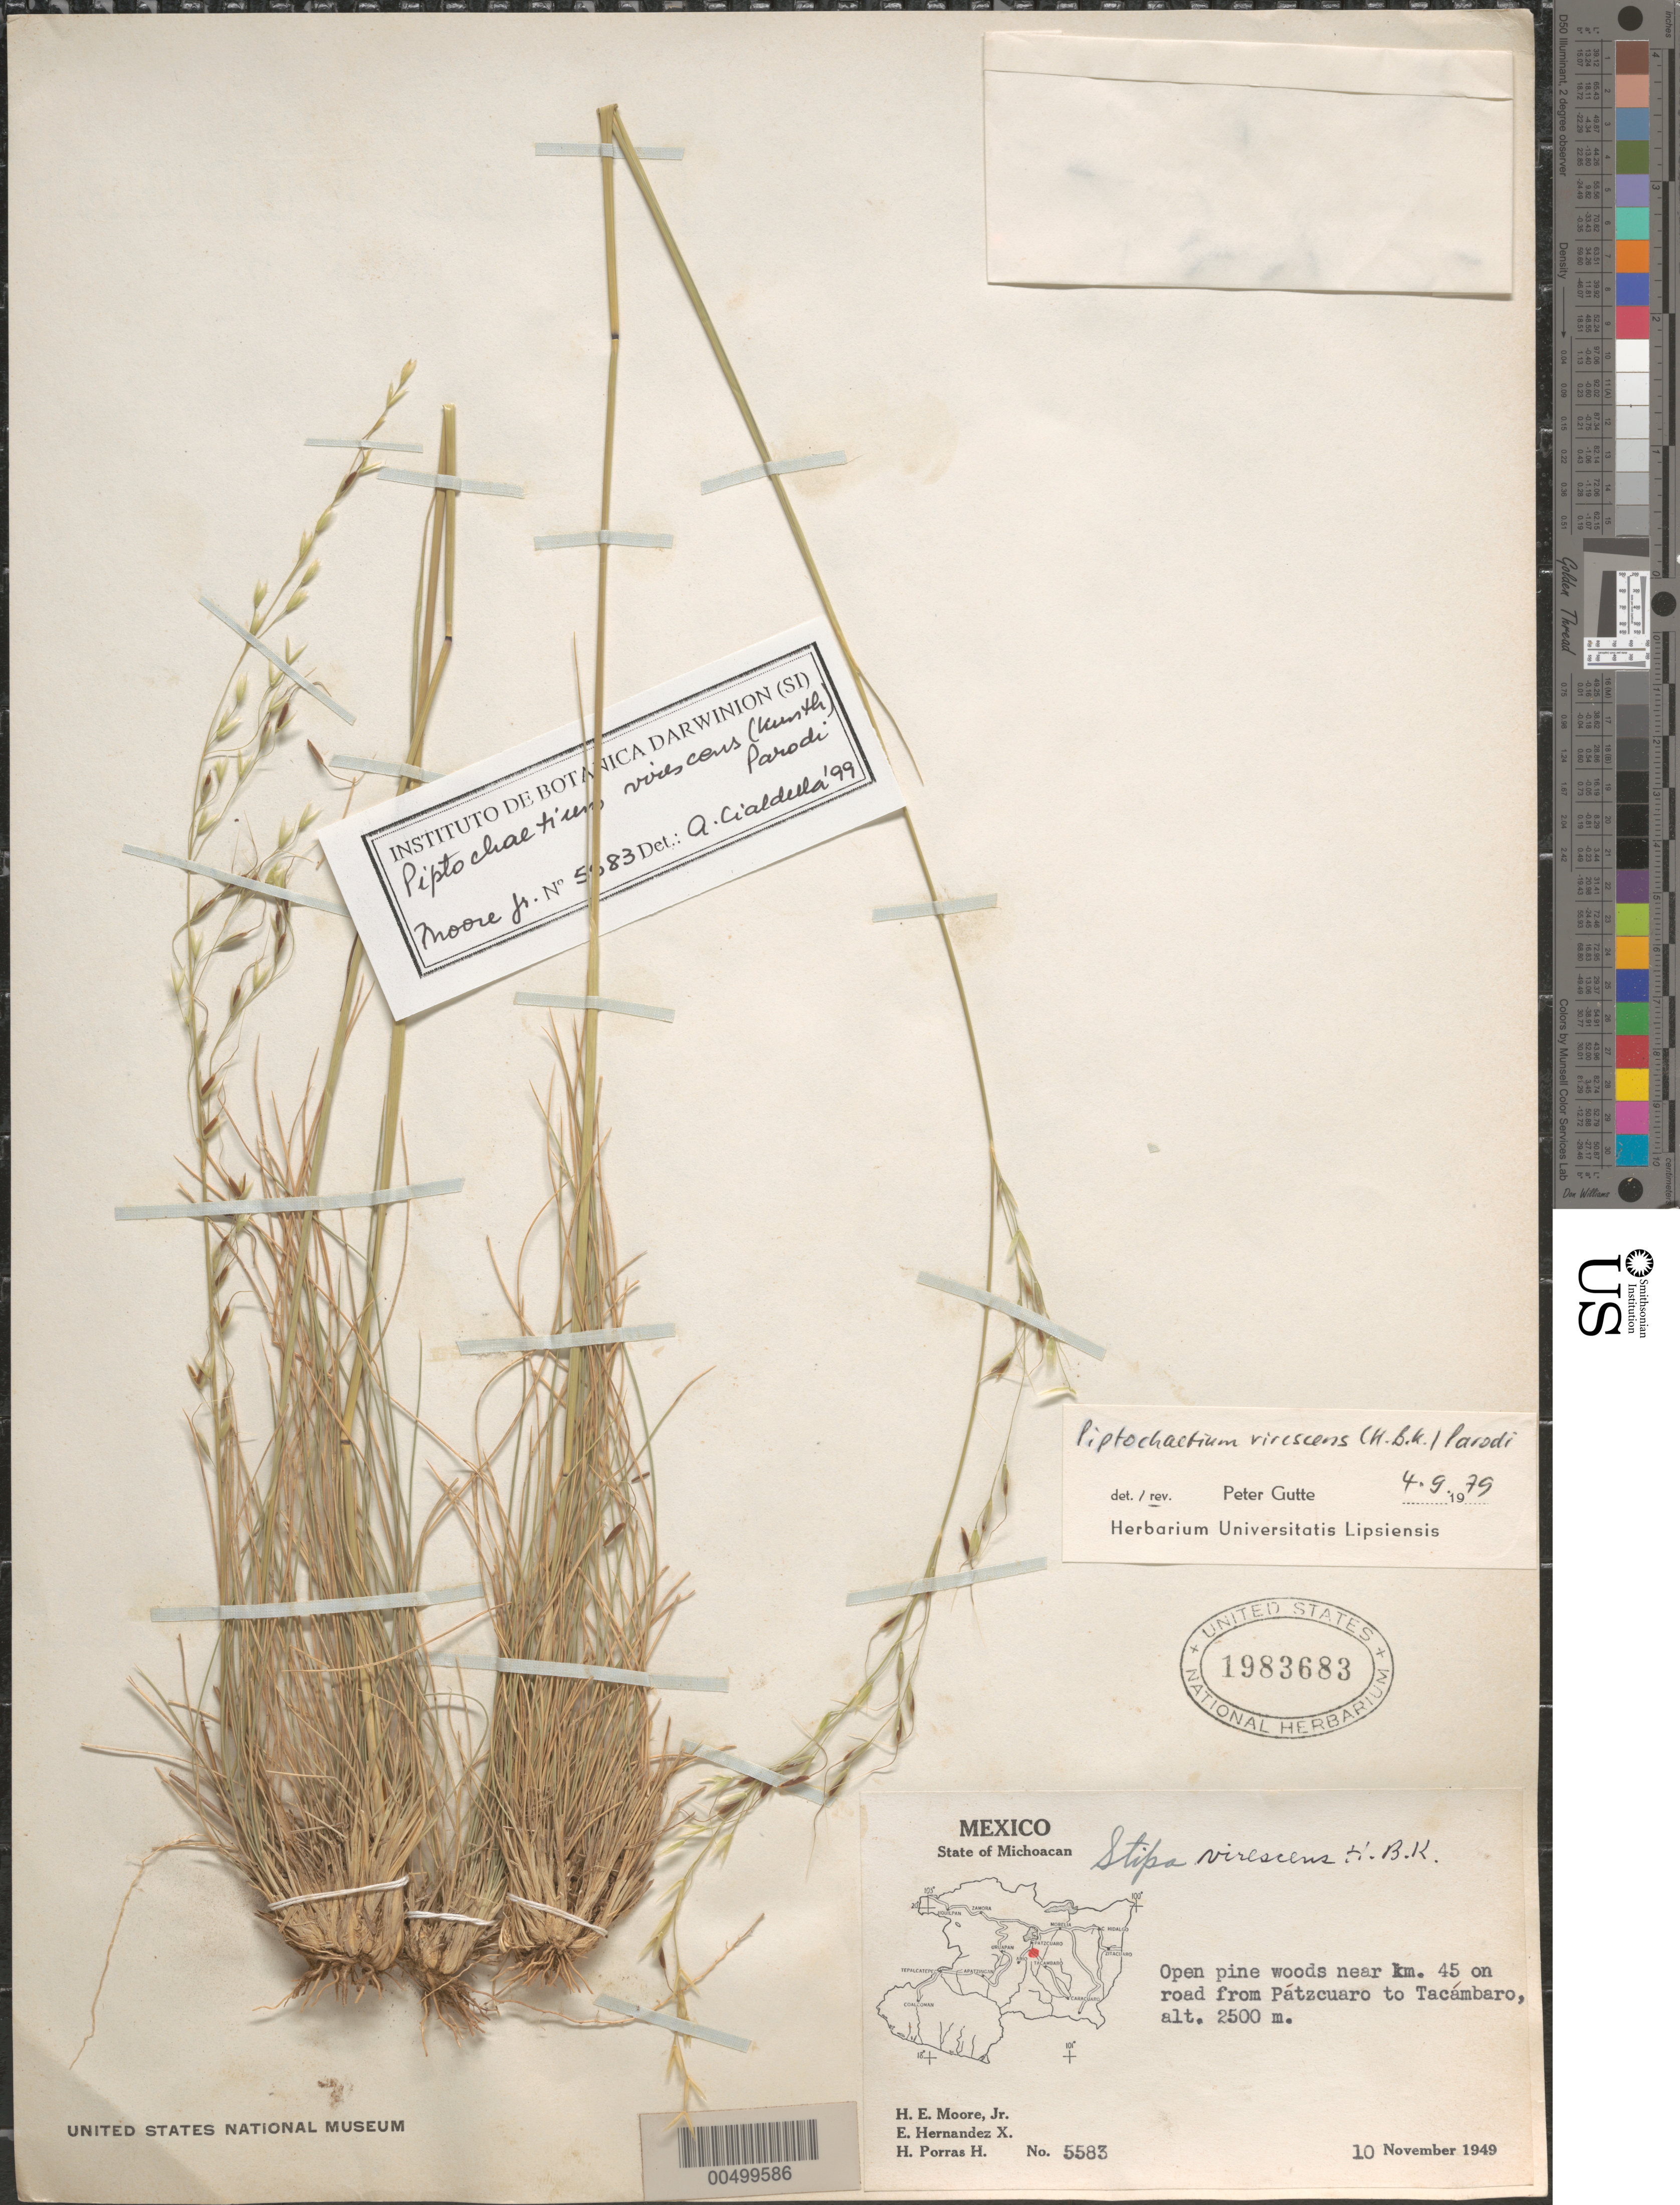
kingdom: Plantae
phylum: Tracheophyta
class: Liliopsida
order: Poales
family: Poaceae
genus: Piptochaetium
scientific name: Piptochaetium virescens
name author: (Kunth) Parodi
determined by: Gutte, P.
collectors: H. E. Moore, E. I. Hernández-X. & H. Porras-H.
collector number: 5583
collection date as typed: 10 Nov 1949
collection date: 1949-11-10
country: Mexico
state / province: Michoacán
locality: Near km 45 on rd from P tzcuaro to Tac mbaro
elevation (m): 2500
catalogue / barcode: US 1983683